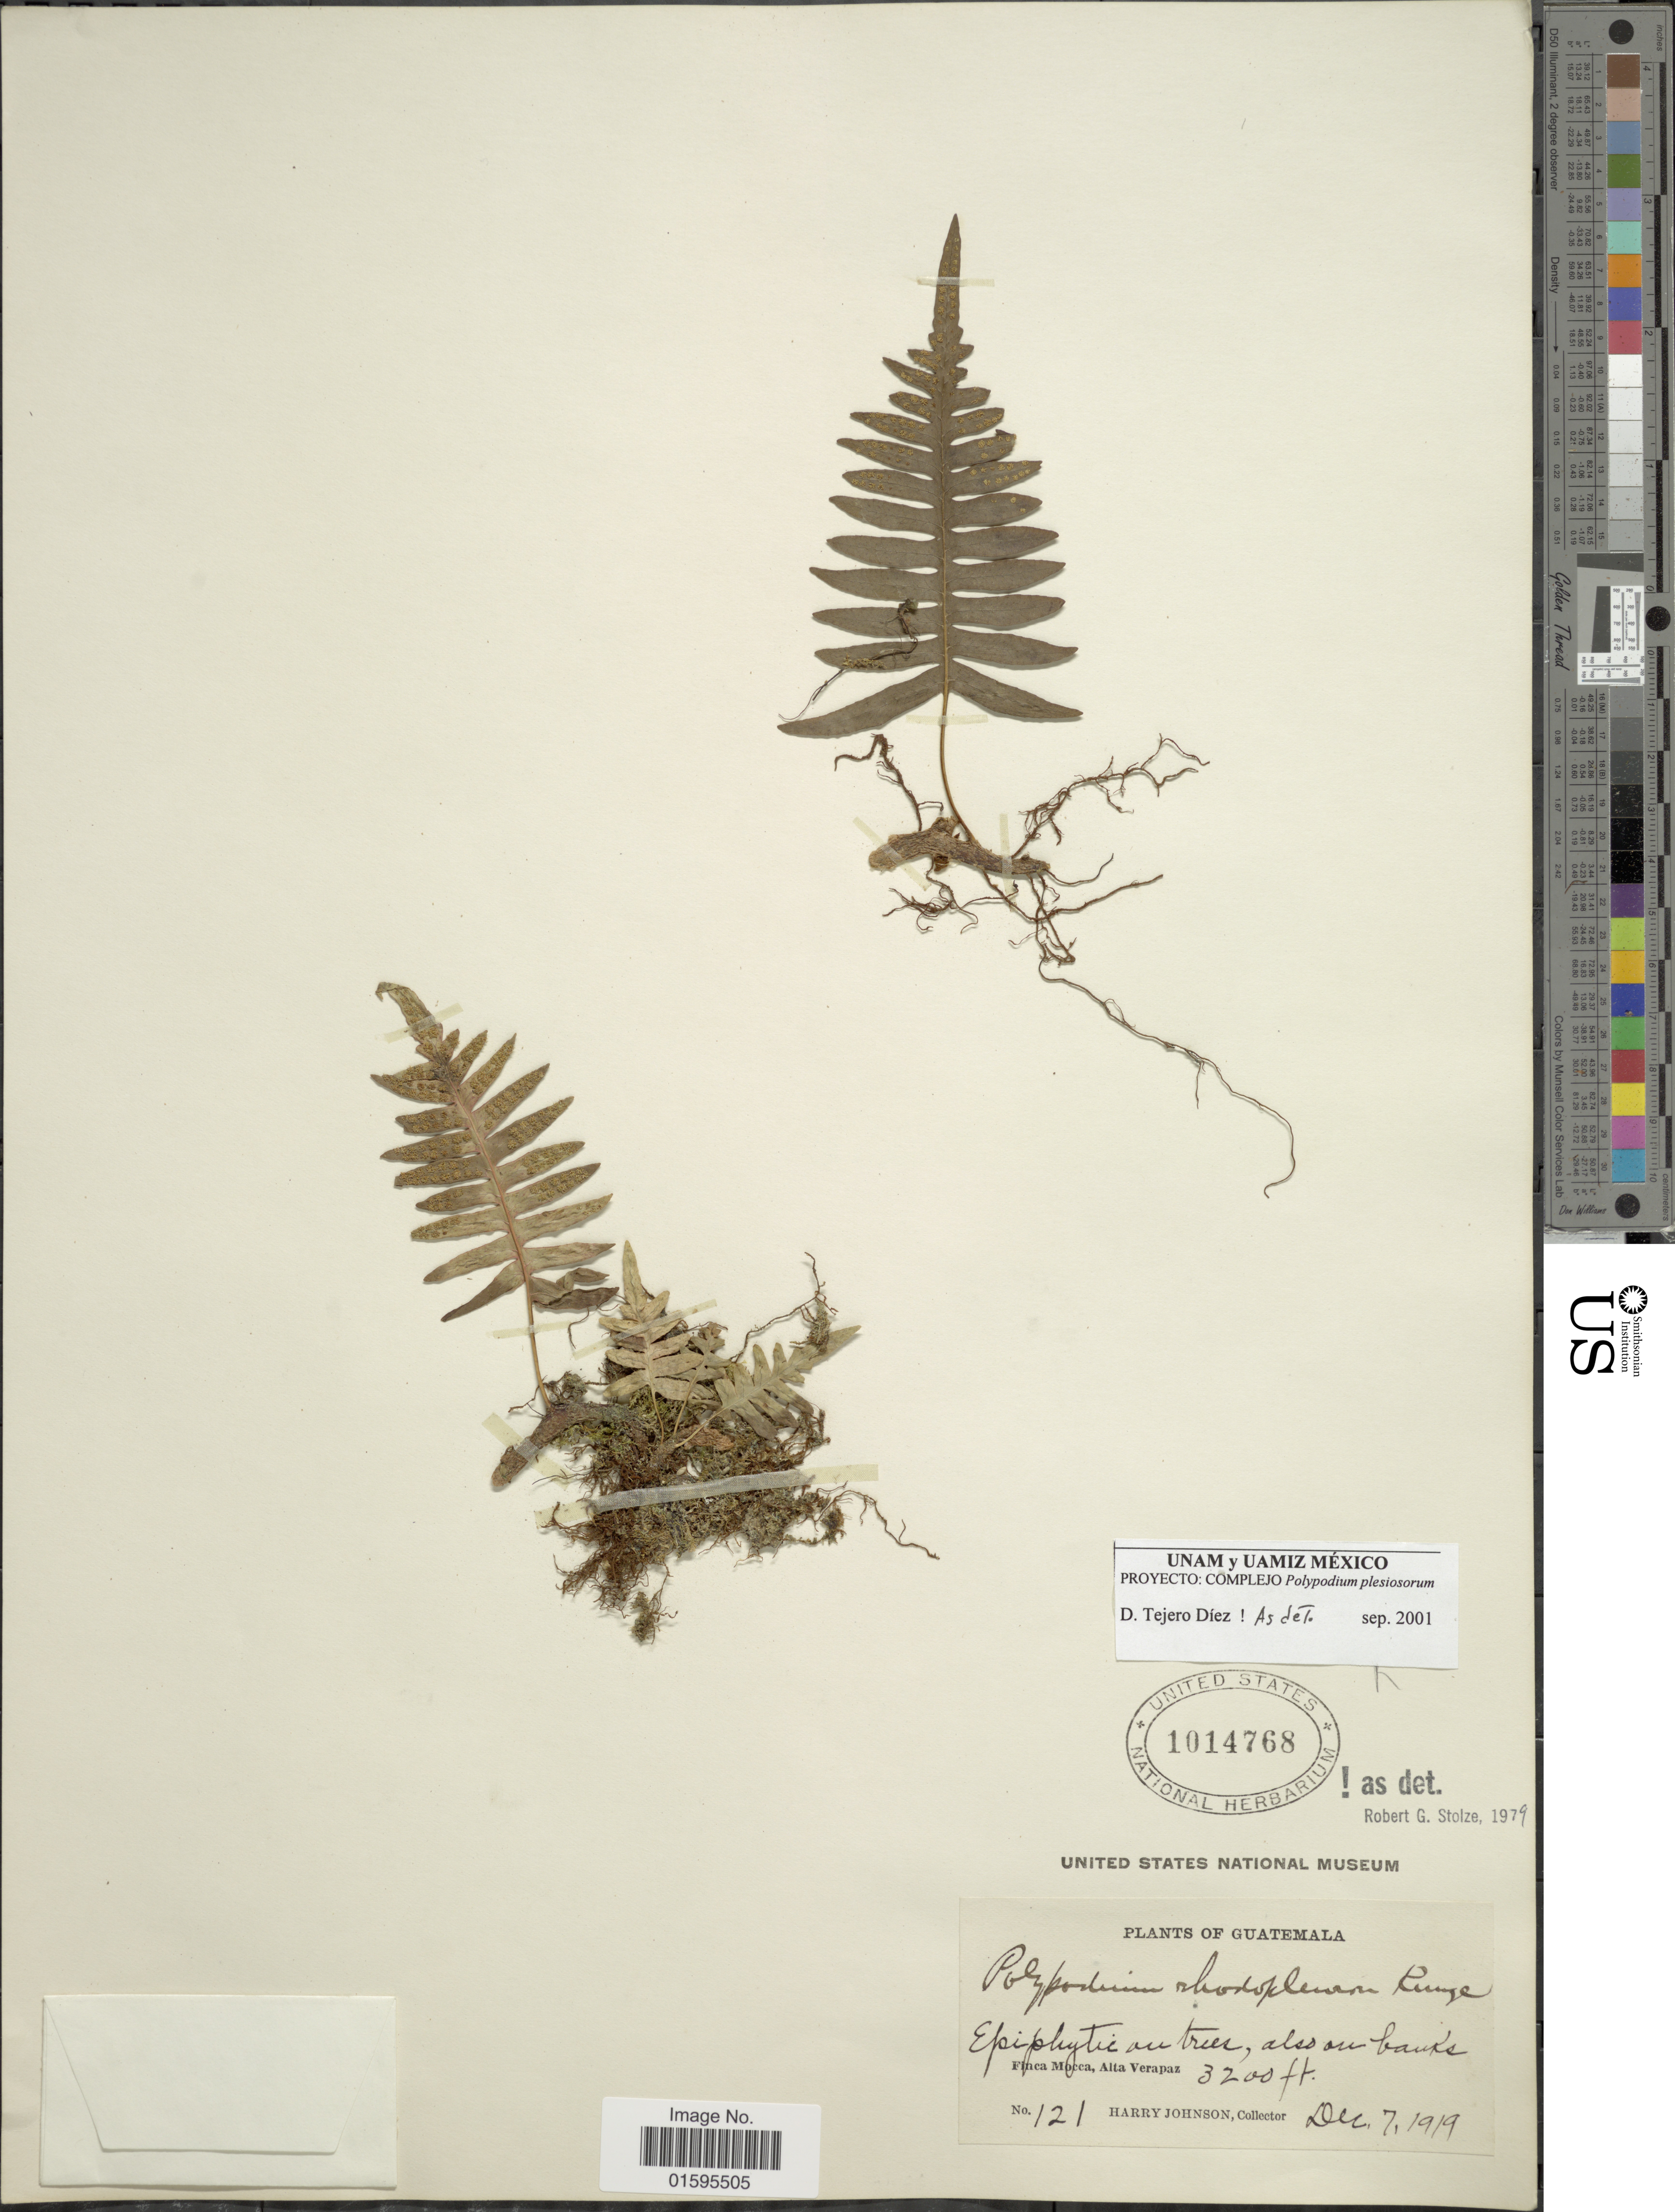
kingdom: Plantae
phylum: Tracheophyta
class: Polypodiopsida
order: Polypodiales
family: Polypodiaceae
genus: Polypodium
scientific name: Polypodium rhodopleuron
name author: Kunze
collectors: H. Johnson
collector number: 121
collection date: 1919-12-07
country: Guatemala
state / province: Alta Verapaz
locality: Finca Mocca, Alta Verapaz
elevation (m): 975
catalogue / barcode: US 1014768